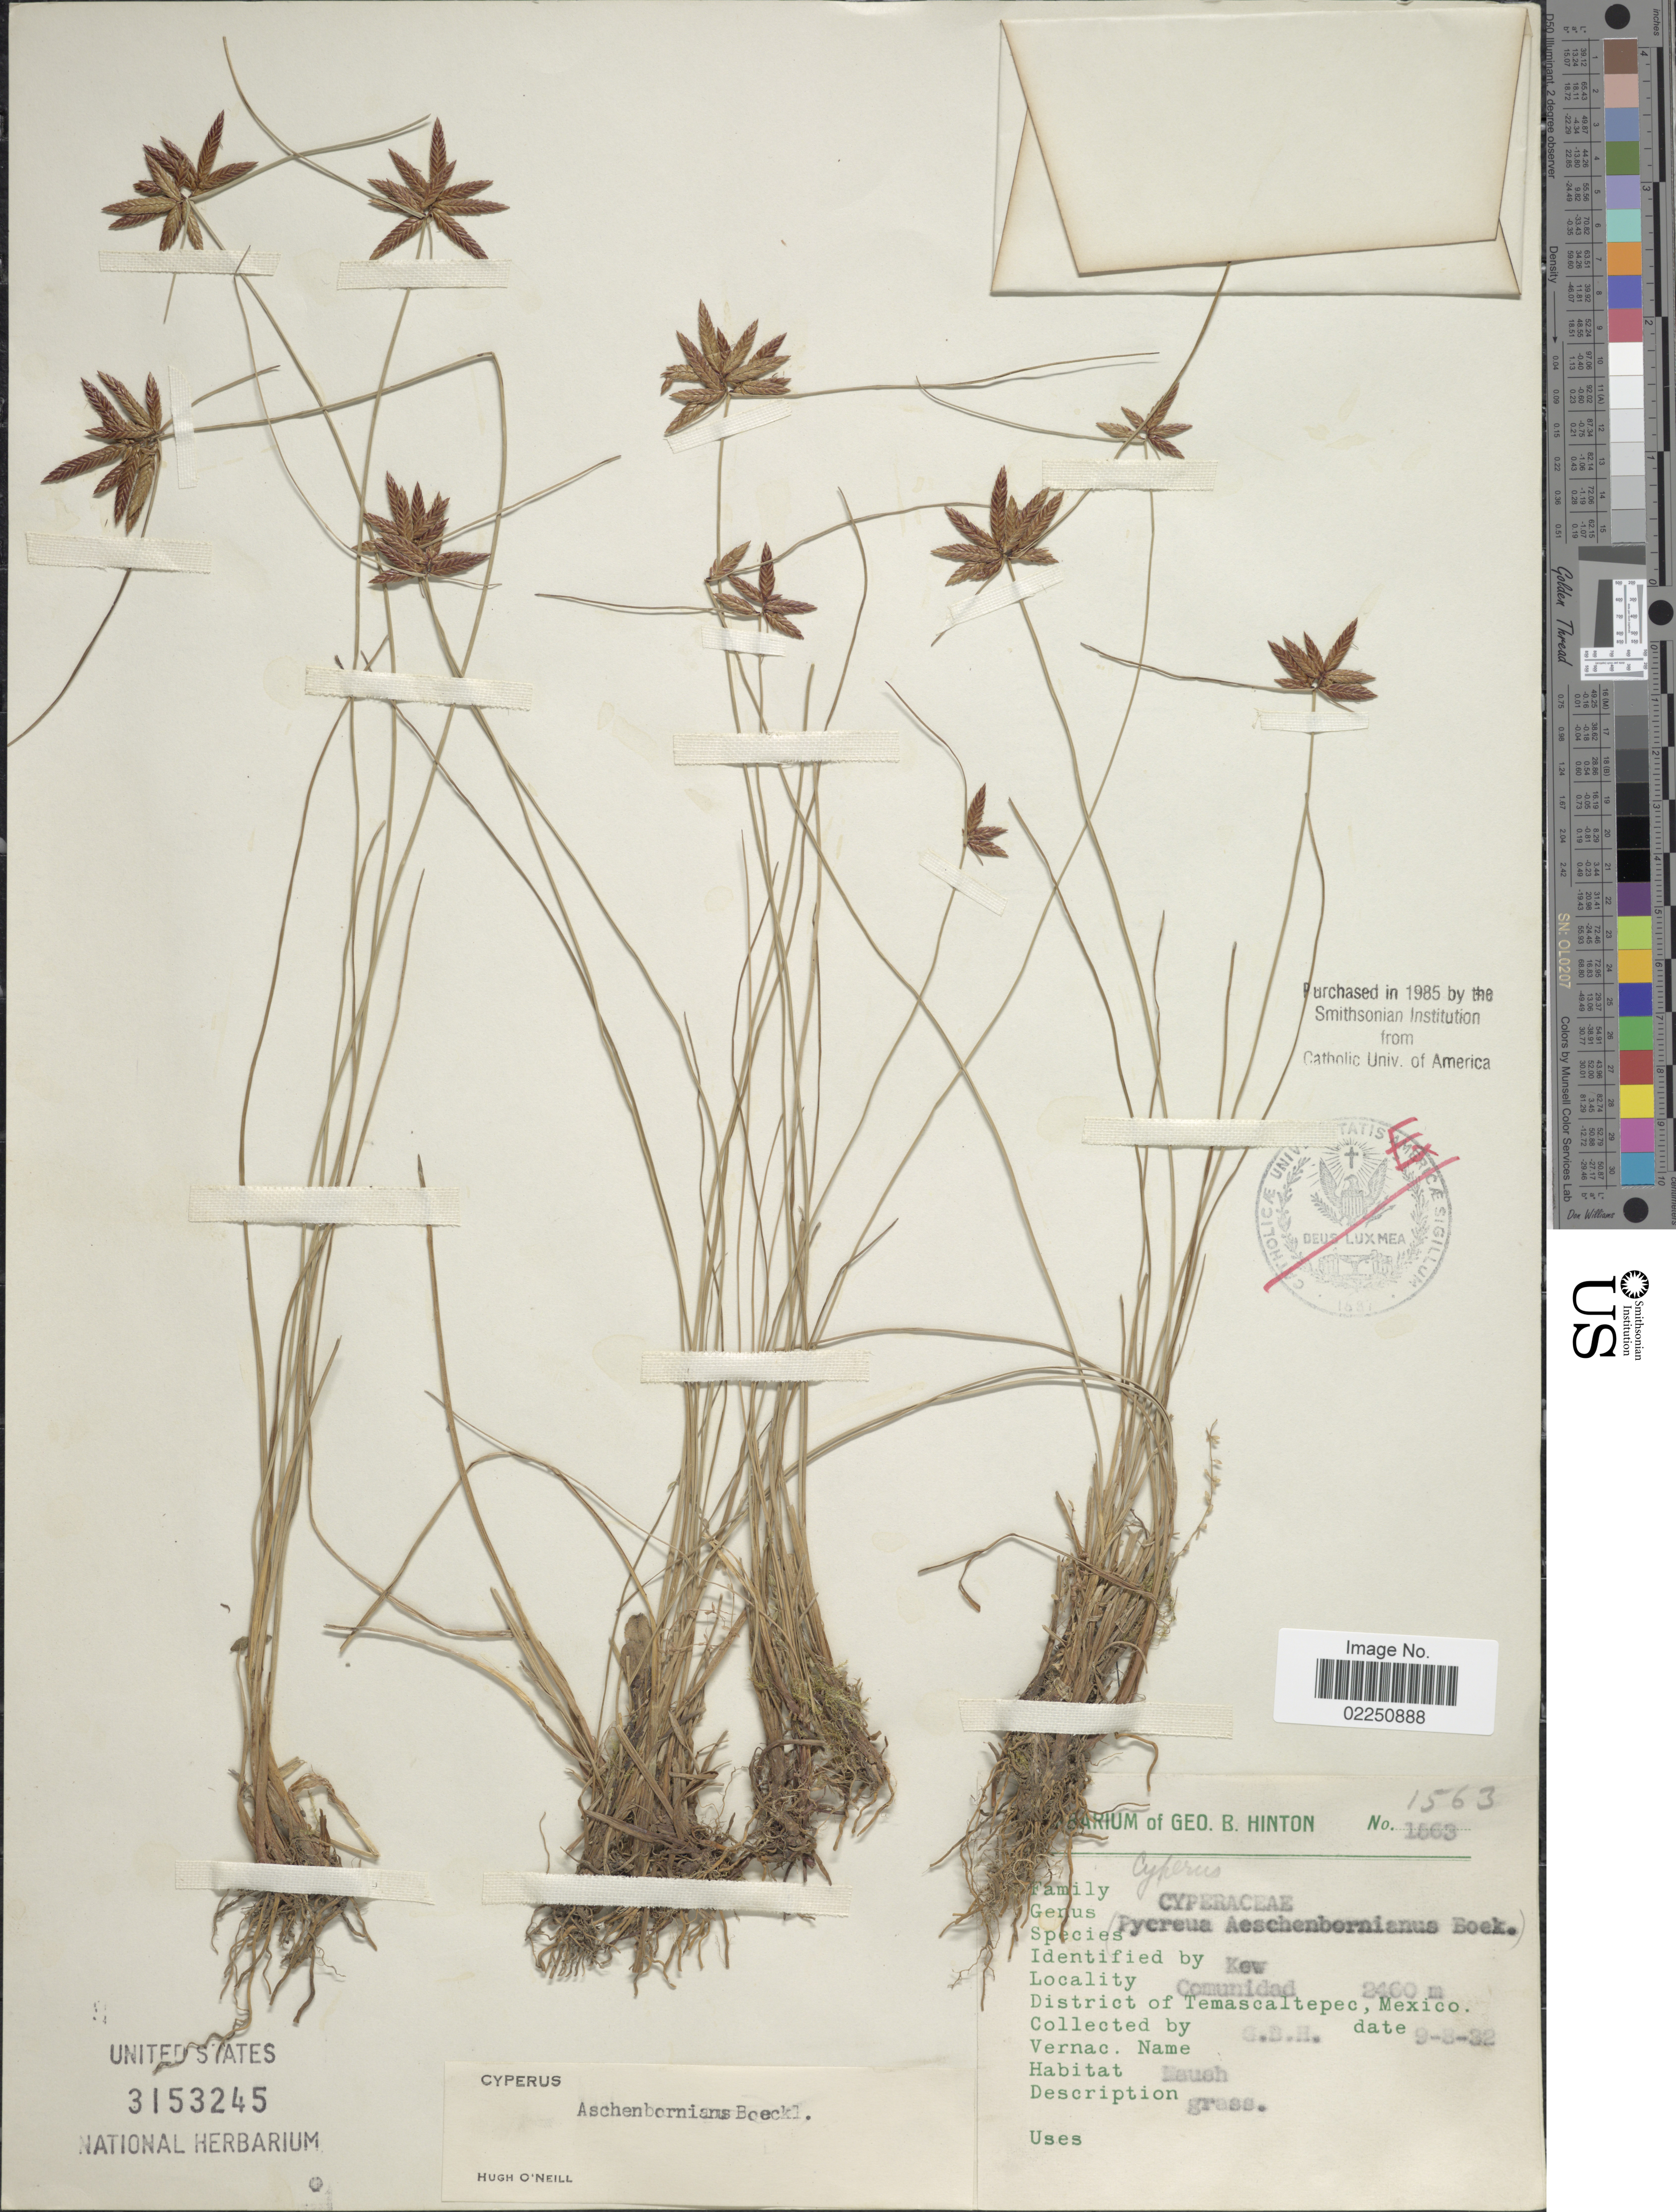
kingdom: Plantae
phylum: Tracheophyta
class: Liliopsida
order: Poales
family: Cyperaceae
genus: Cyperus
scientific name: Cyperus aschenbornianus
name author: Boeckeler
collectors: G. B. Hinton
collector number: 1563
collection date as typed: Transcribed d/m/y: 8/9/32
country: Mexico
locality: Comunidad, District of Temascaltepec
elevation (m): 2460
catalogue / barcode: US 3153245